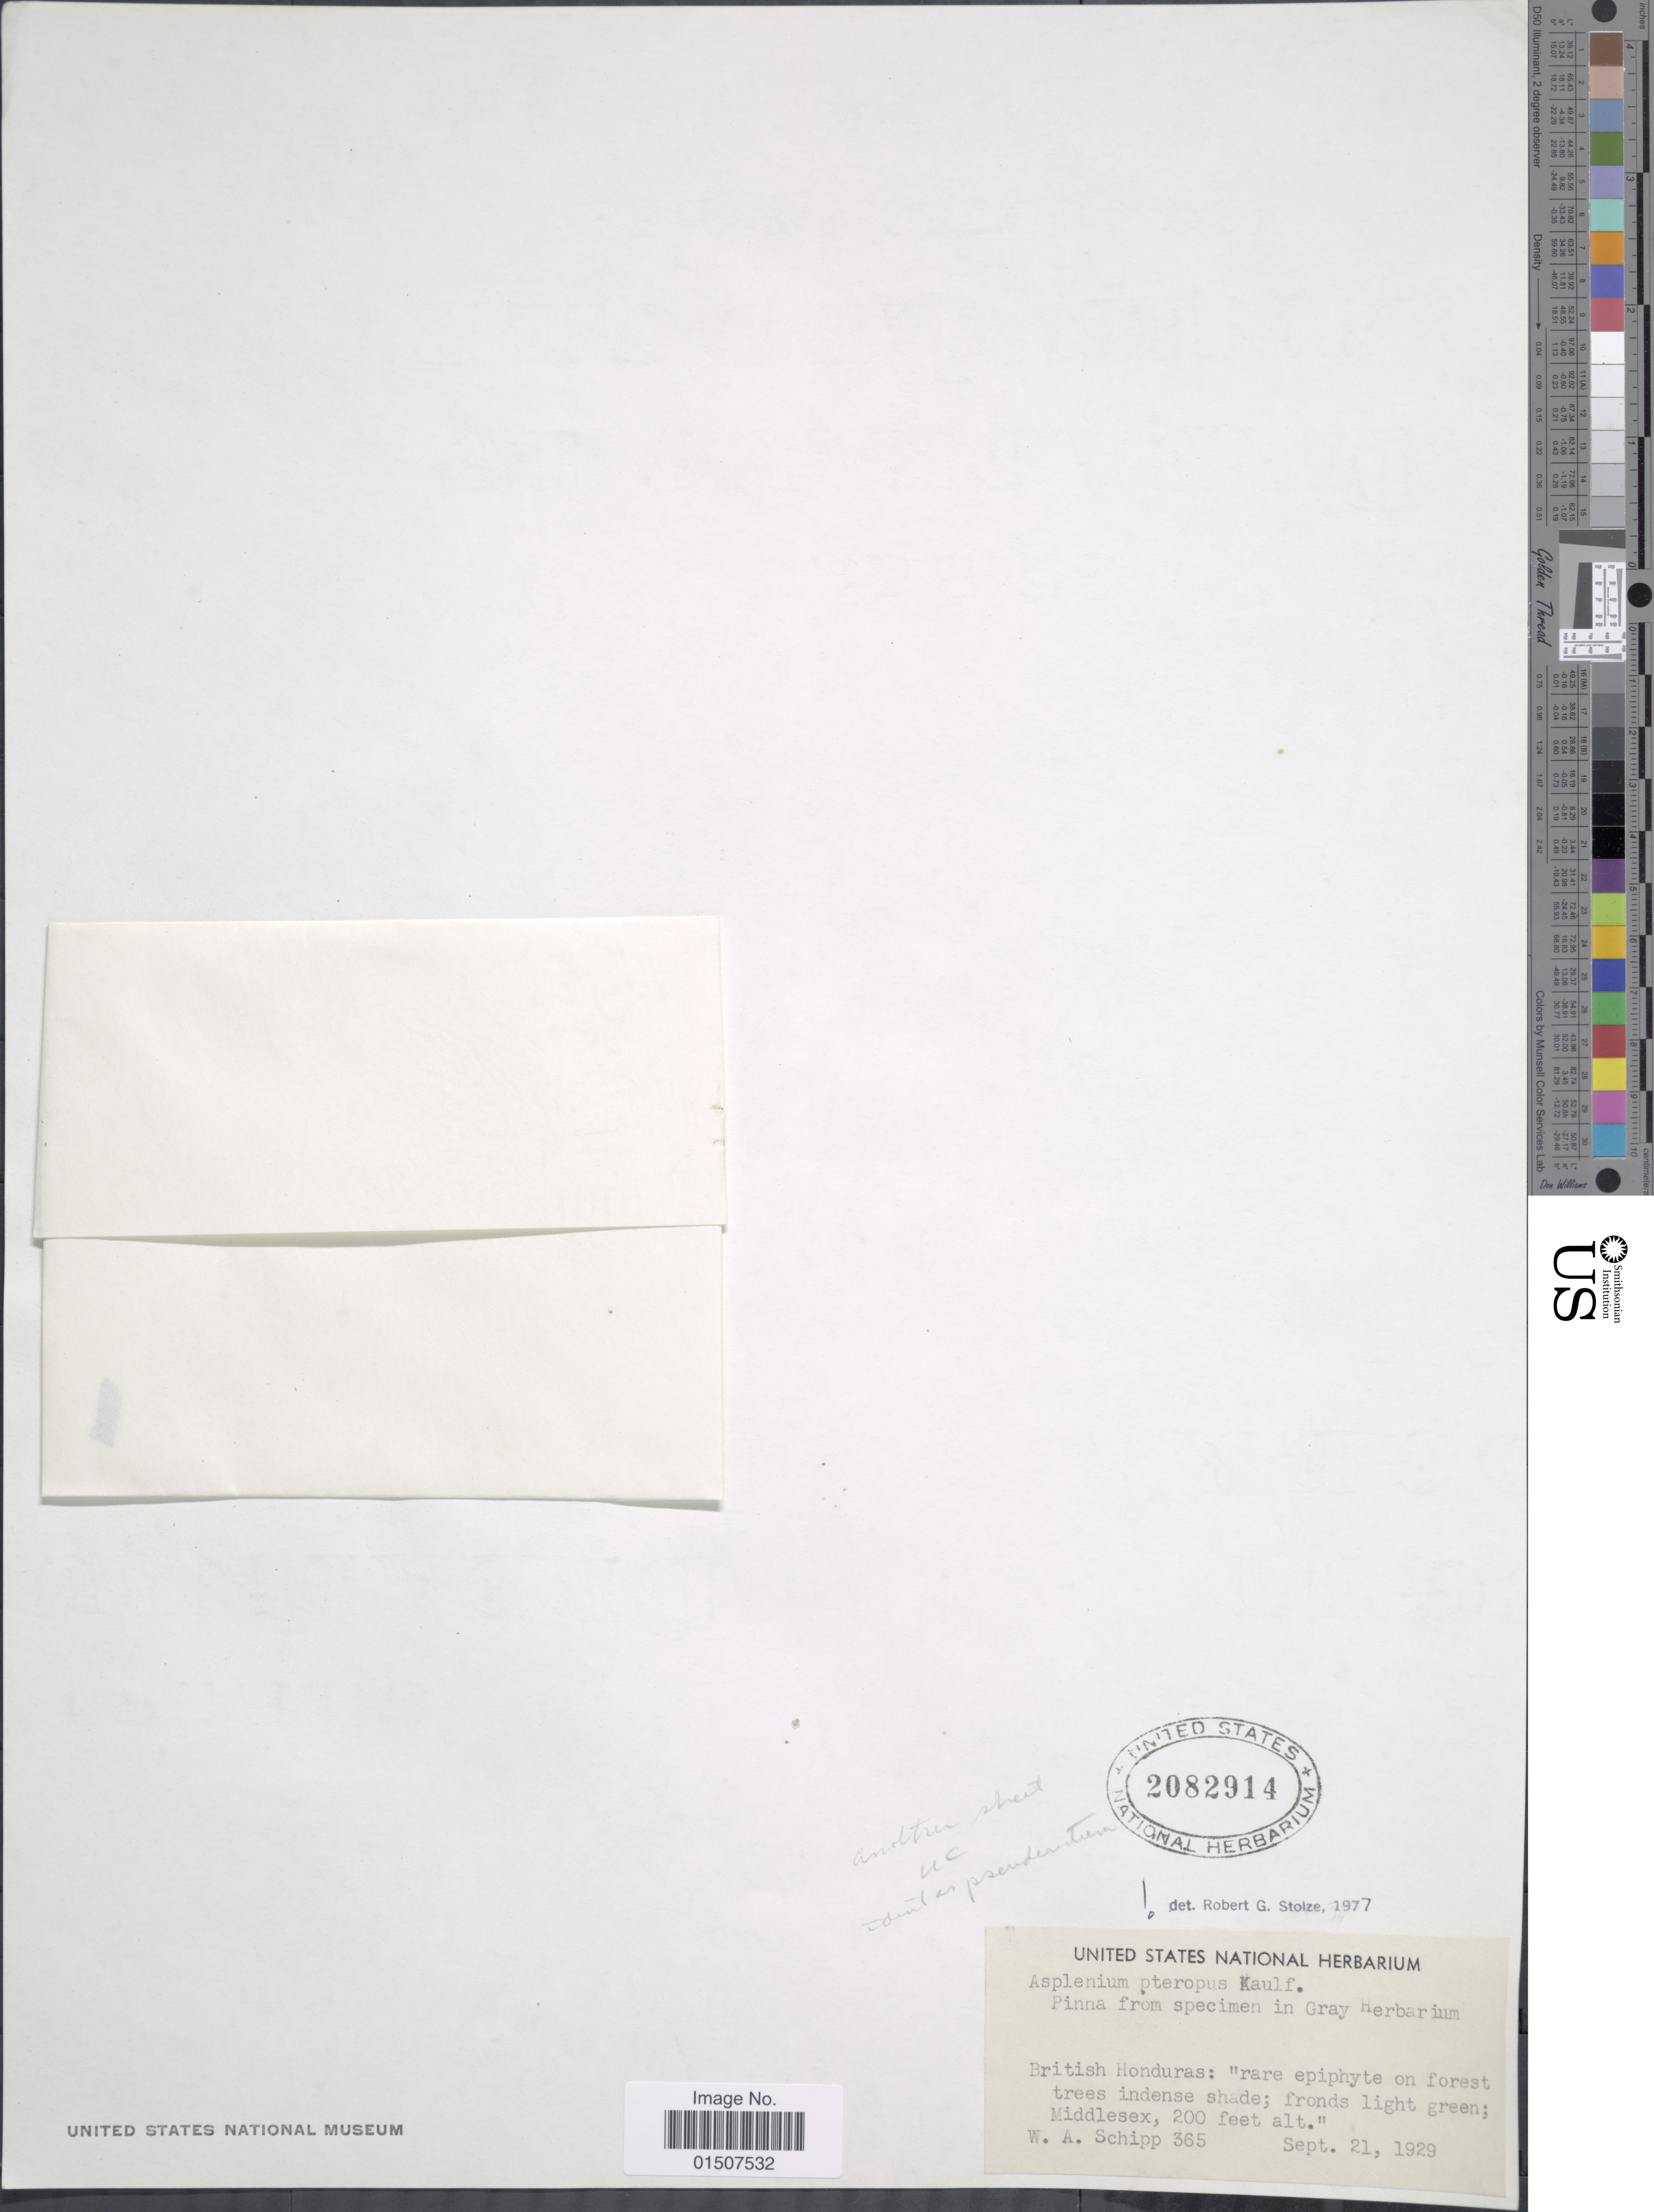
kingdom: Plantae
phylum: Tracheophyta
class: Polypodiopsida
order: Polypodiales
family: Aspleniaceae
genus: Asplenium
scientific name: Asplenium pteropus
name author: Kaulf.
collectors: W. Schipp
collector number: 365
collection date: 1929-09-21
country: Belize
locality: British Honduras: Middlesex.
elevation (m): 61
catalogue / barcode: US 2082914